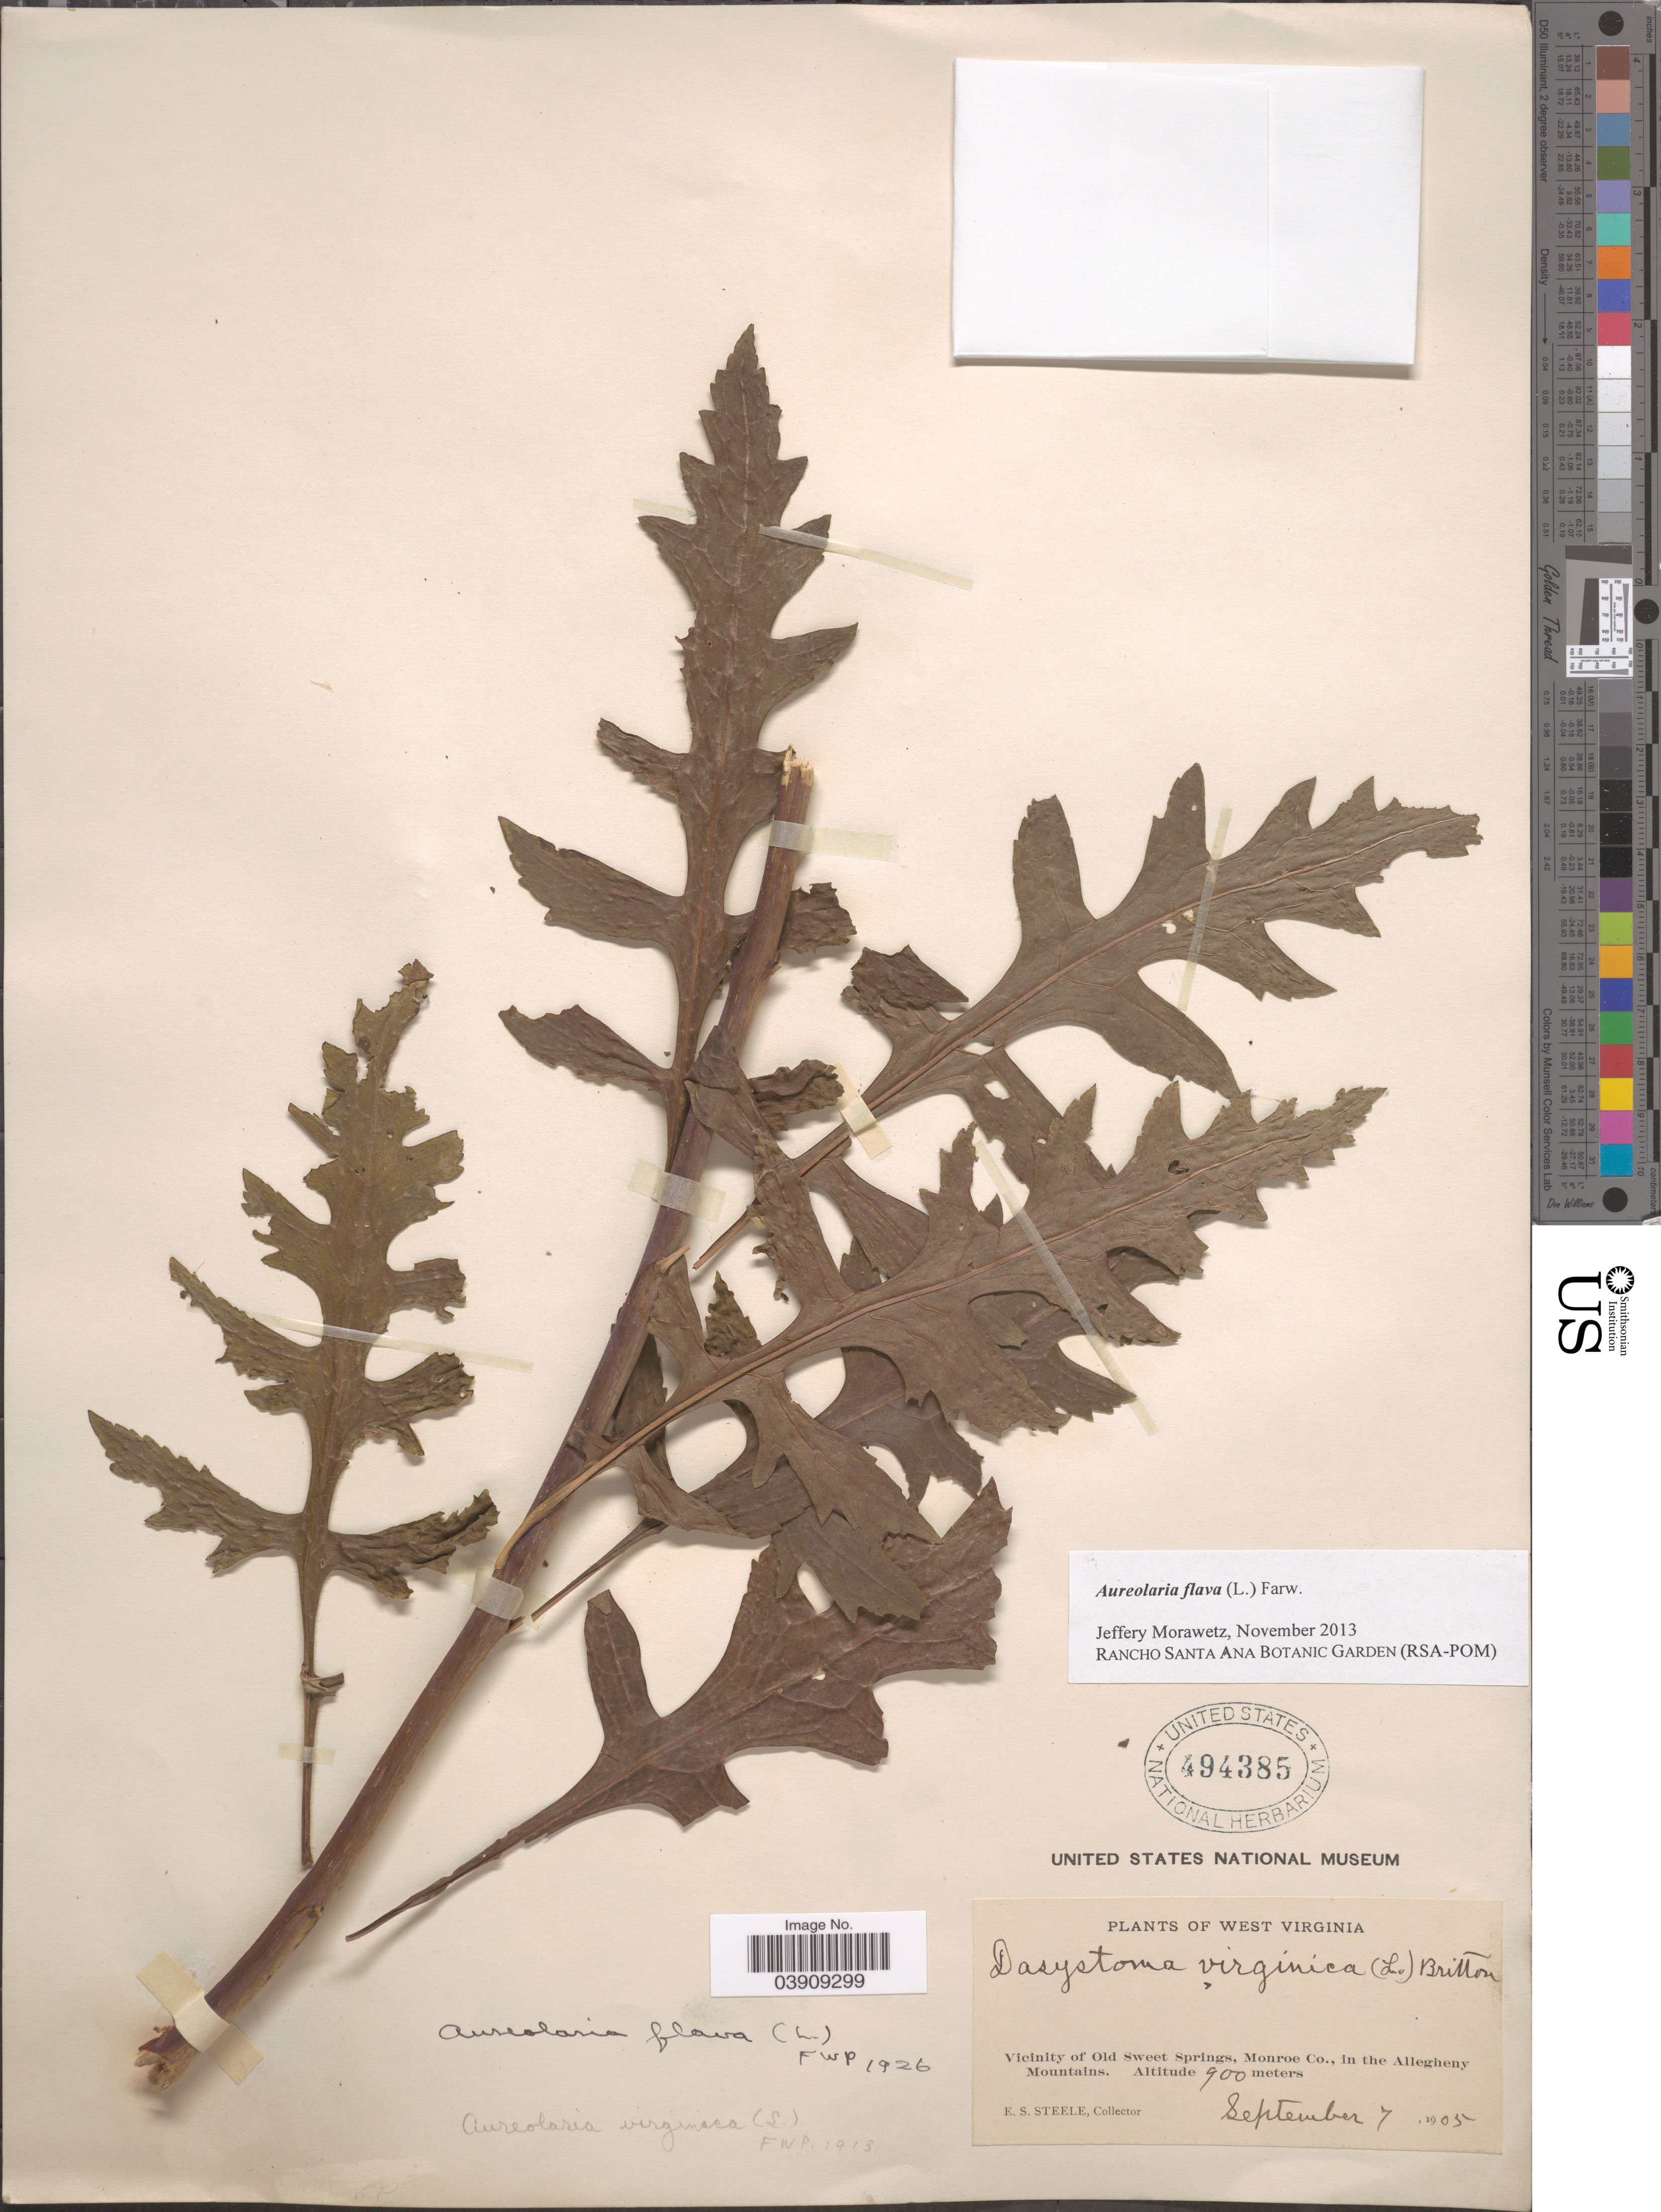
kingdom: Plantae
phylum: Tracheophyta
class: Magnoliopsida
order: Lamiales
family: Orobanchaceae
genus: Aureolaria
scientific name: Aureolaria flava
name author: (L.) Farw.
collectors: E. Steele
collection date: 1905-09-07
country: United States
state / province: West Virginia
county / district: Monroe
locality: Vicinity of Old Sweet Springs, Monroe Co., in the Allegheny Mountains.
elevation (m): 900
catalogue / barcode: US 494385